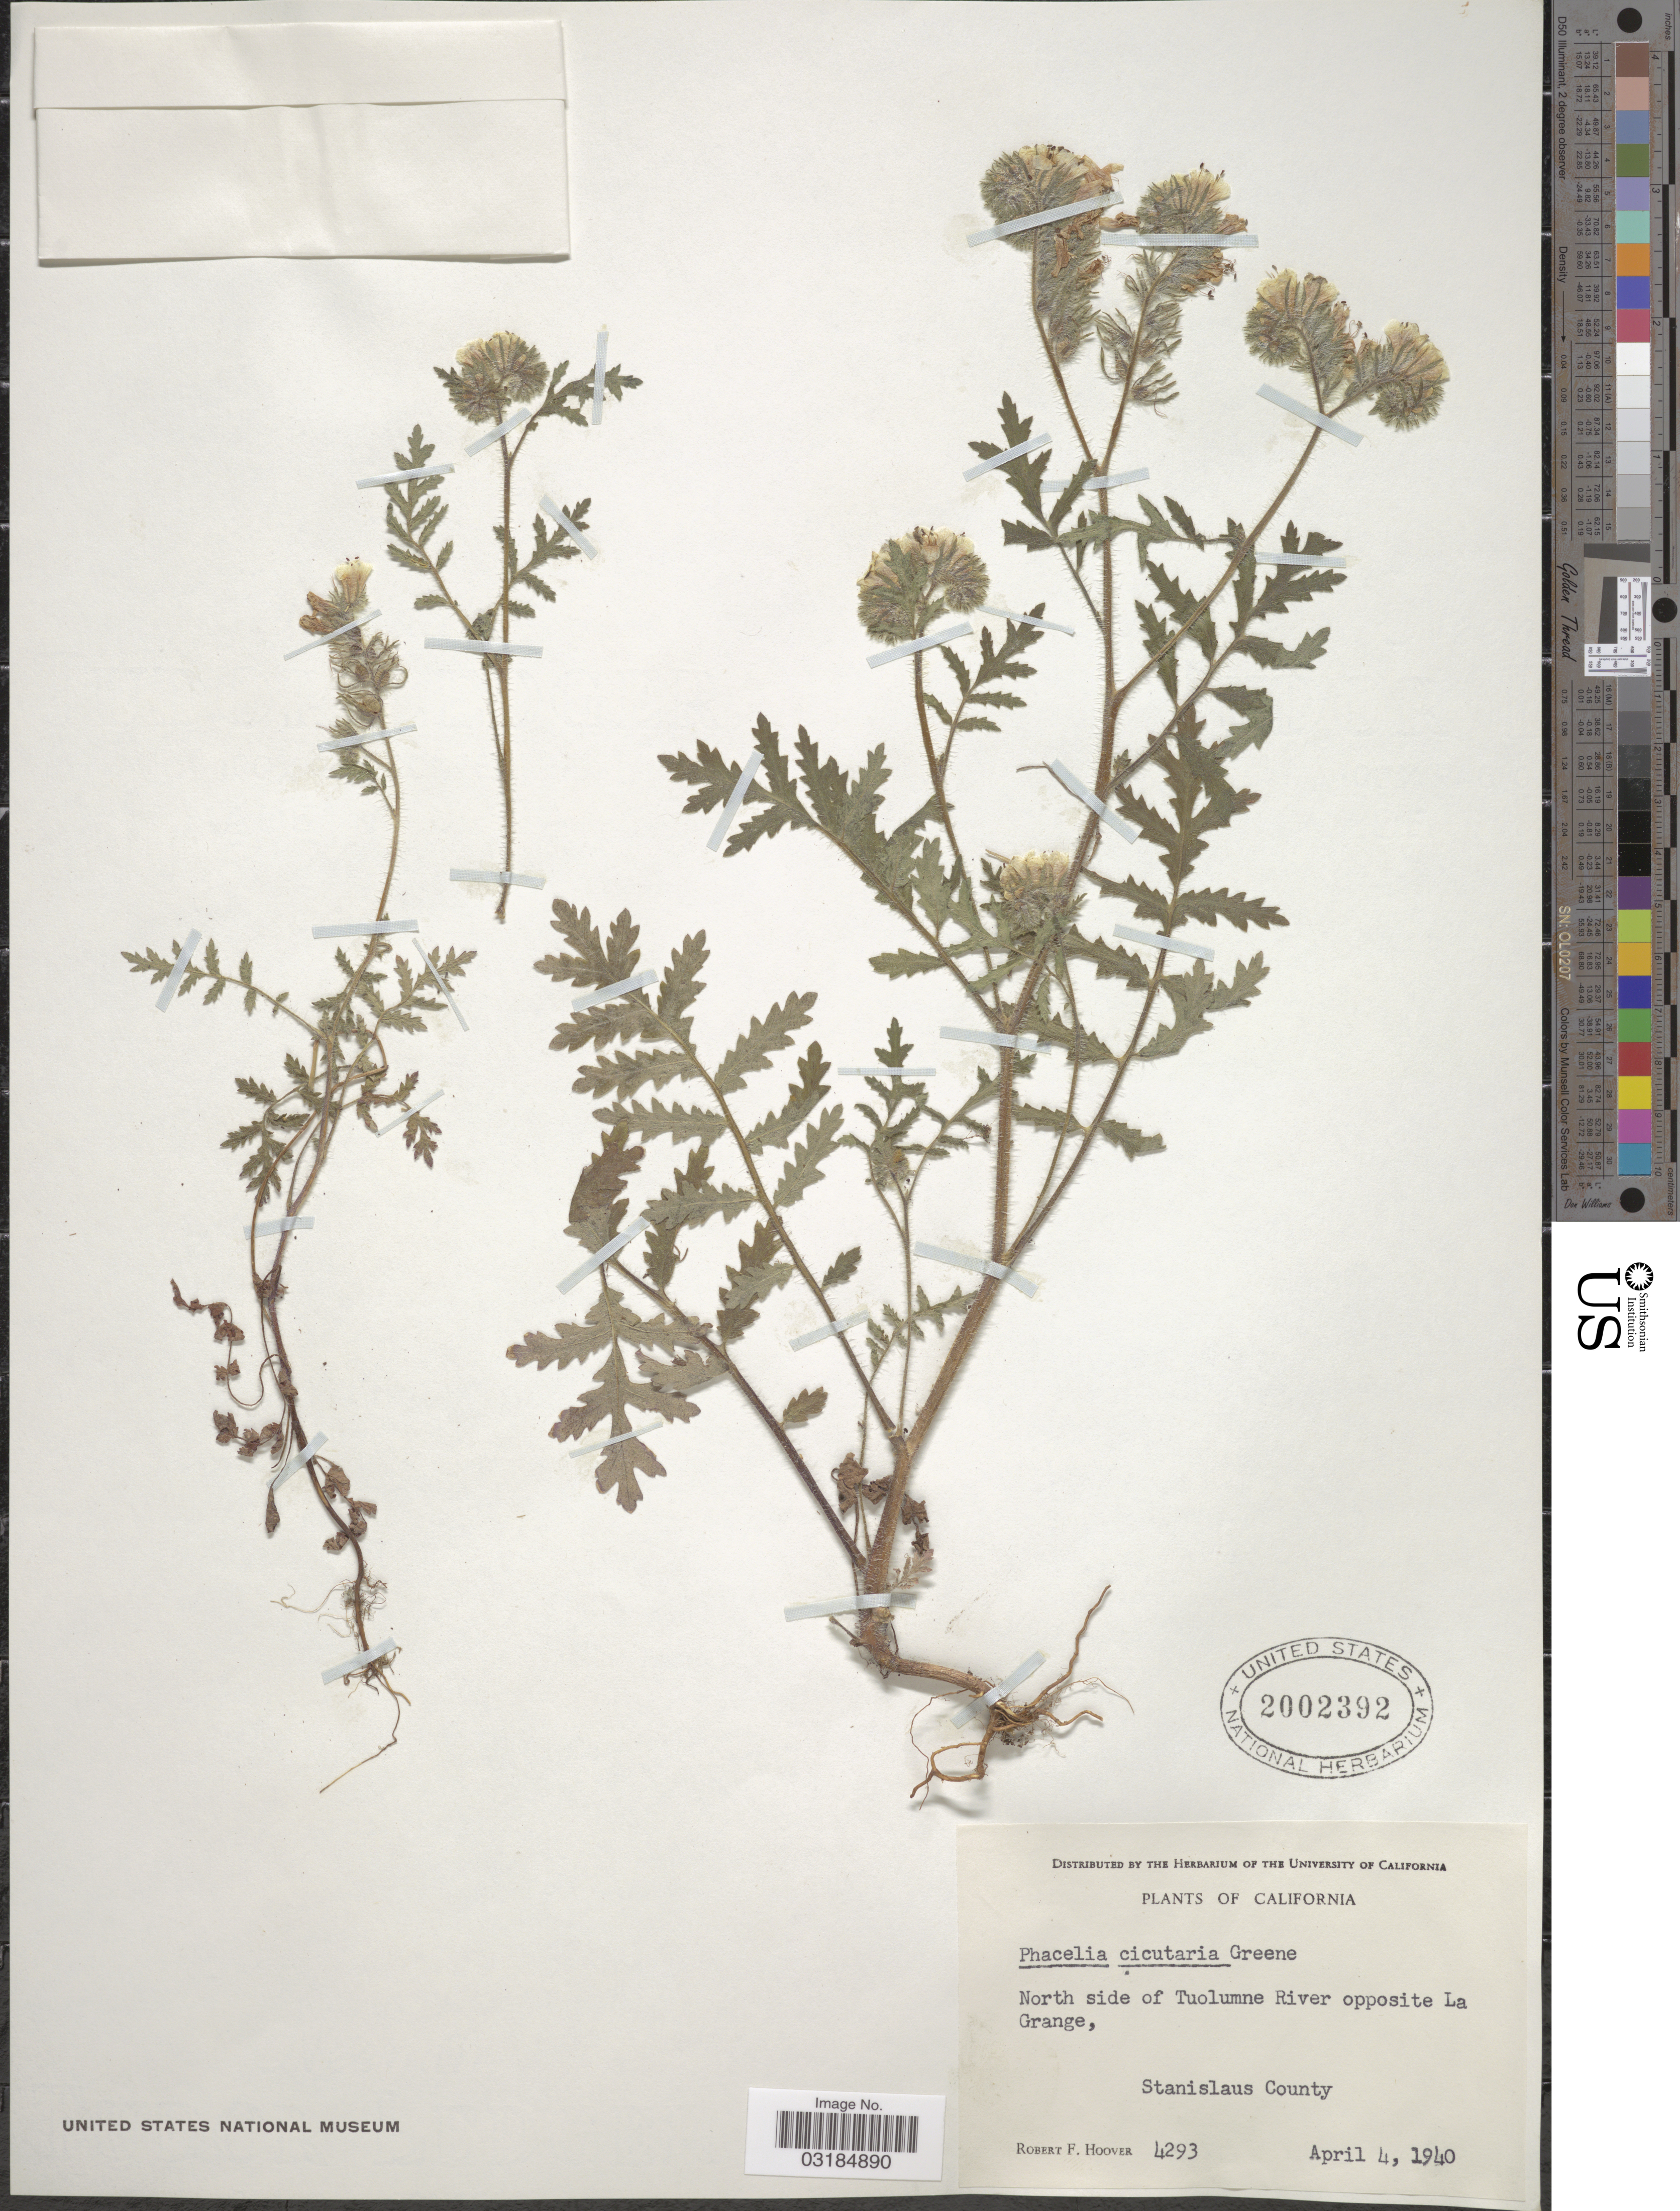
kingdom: Plantae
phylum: Tracheophyta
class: Magnoliopsida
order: Boraginales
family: Hydrophyllaceae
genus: Phacelia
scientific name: Phacelia cicutaria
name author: Greene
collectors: R. F. Hoover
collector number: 4293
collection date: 1940-04-04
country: United States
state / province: California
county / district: Stanislaus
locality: North side of Tuolumne River opposite La Grange, Stanislaus County.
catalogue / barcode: US 2002392